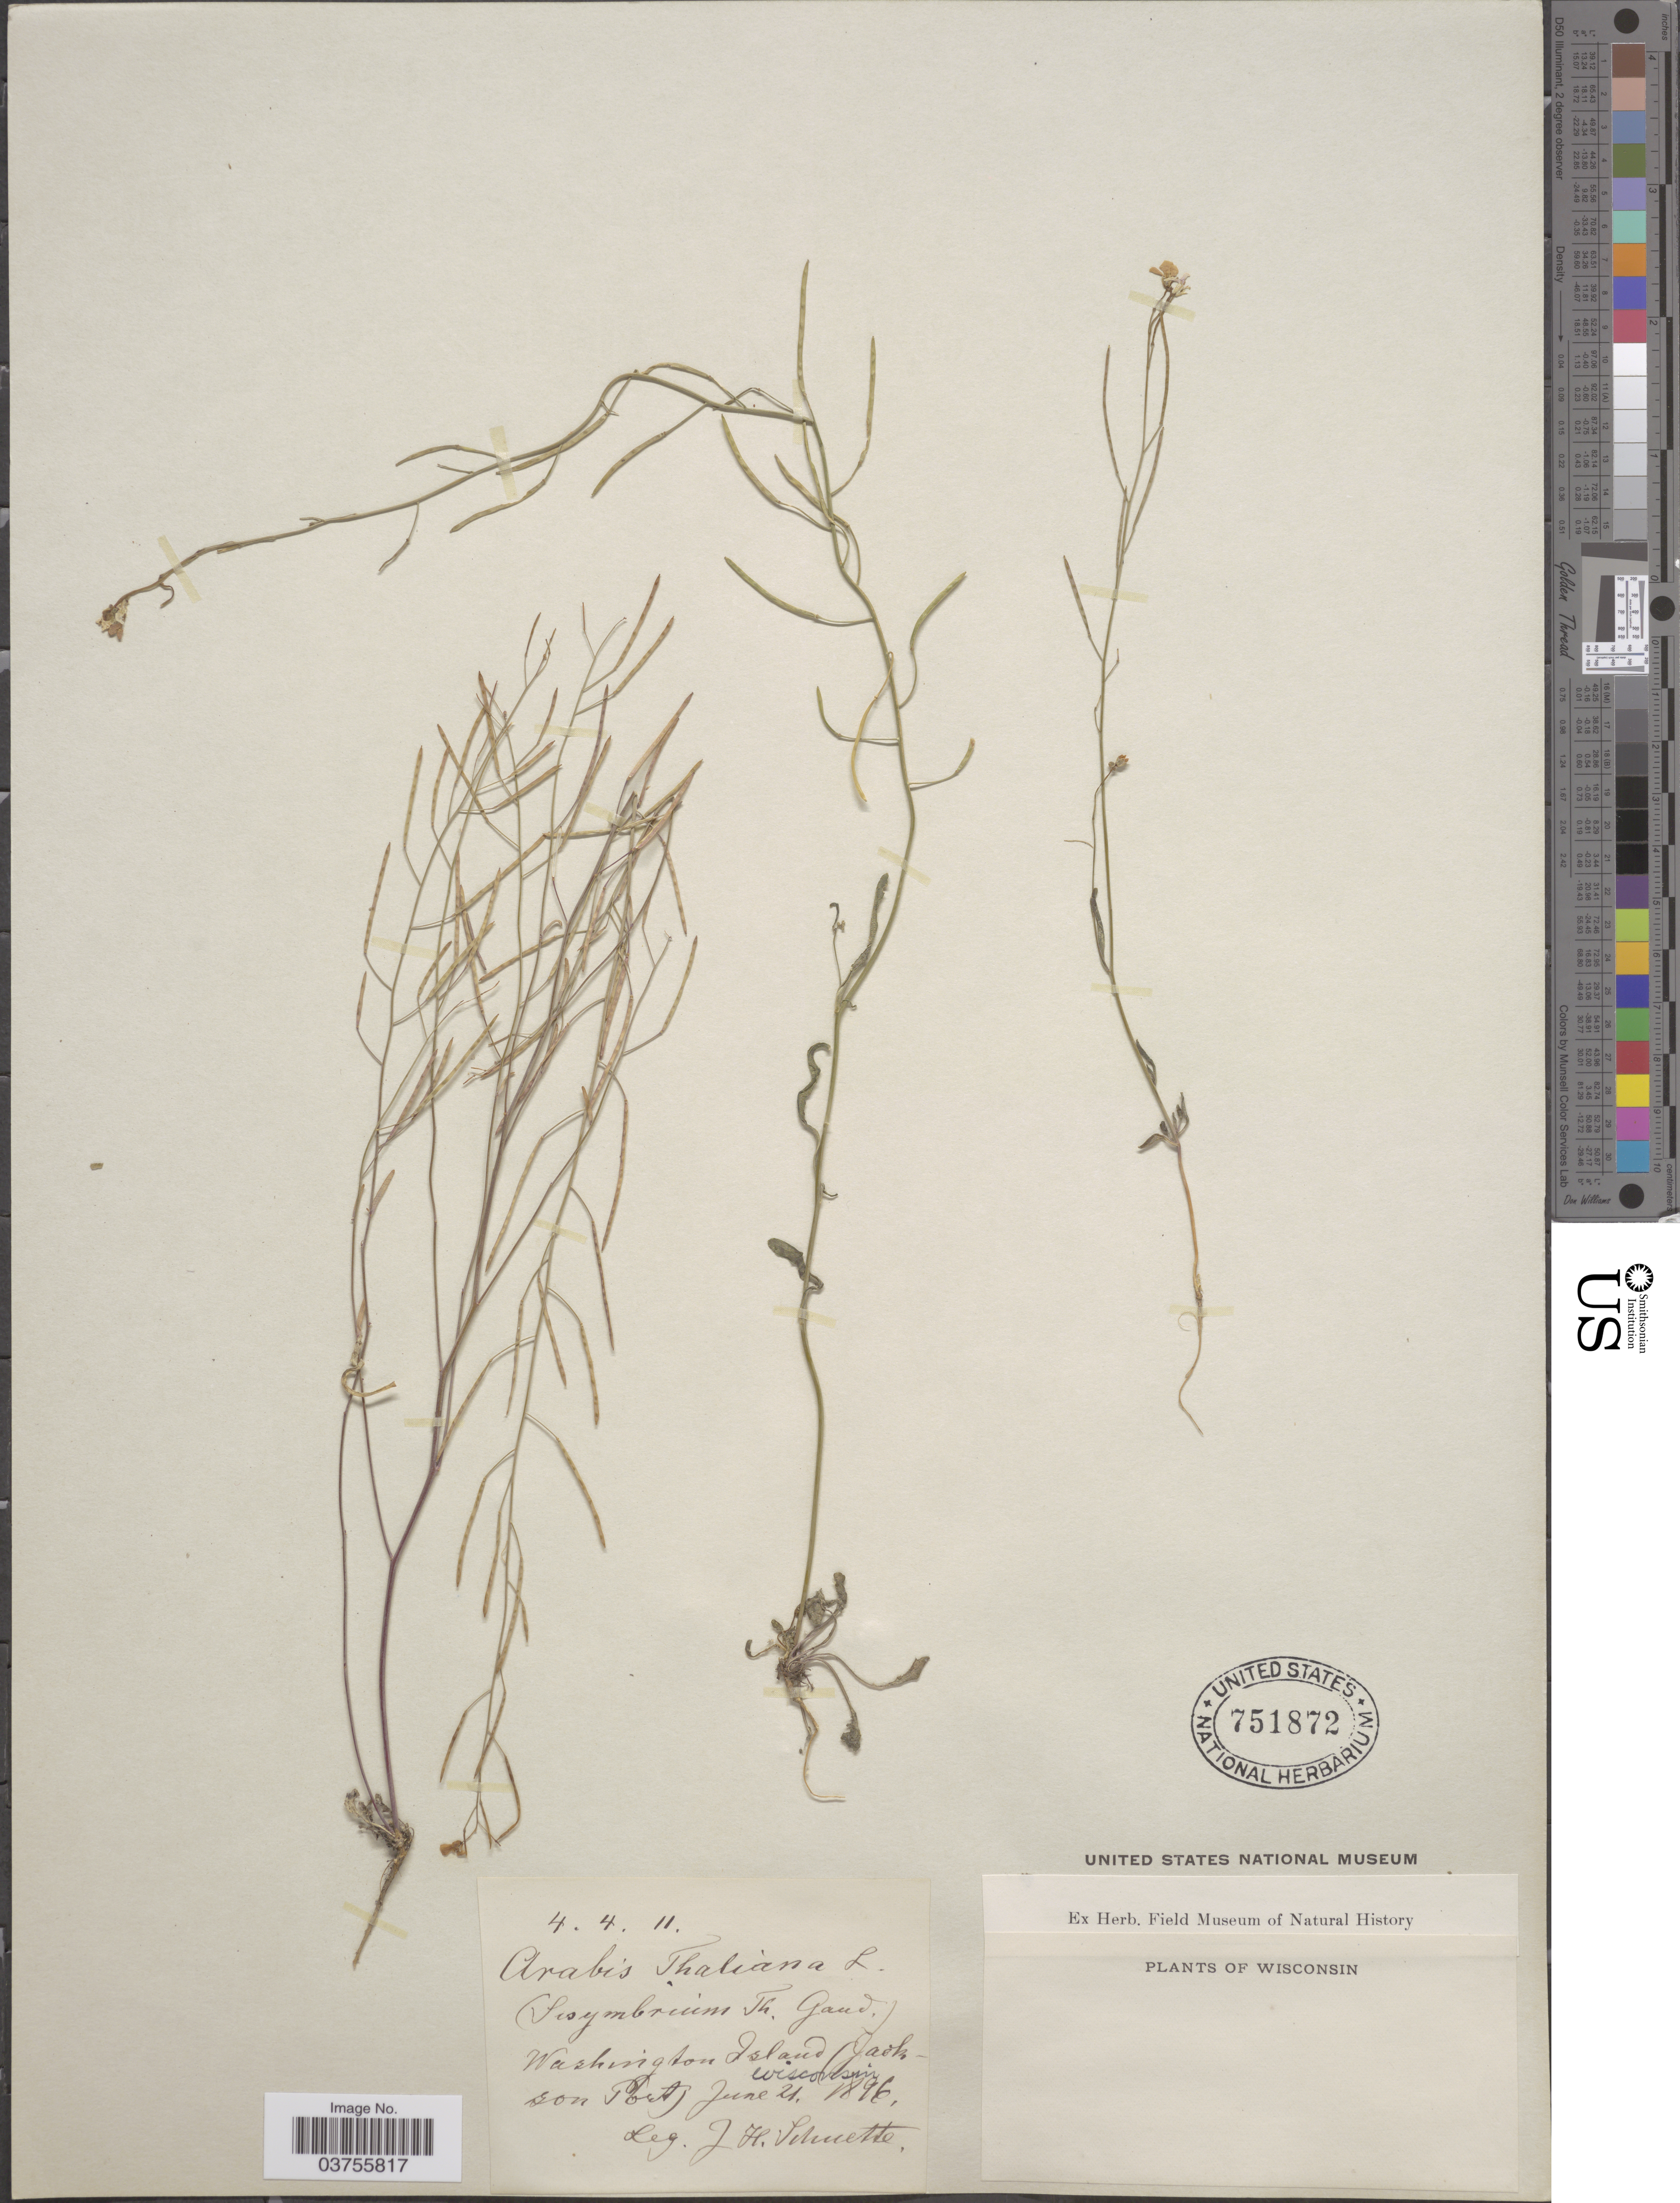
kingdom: Plantae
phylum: Tracheophyta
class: Magnoliopsida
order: Brassicales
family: Brassicaceae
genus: Arabidopsis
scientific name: Arabidopsis thaliana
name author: (L.) Heynh.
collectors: J. H. Schuette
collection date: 1896-06-21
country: United States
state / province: Wisconsin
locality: Washington Island (Jackson Port).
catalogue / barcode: US 751872